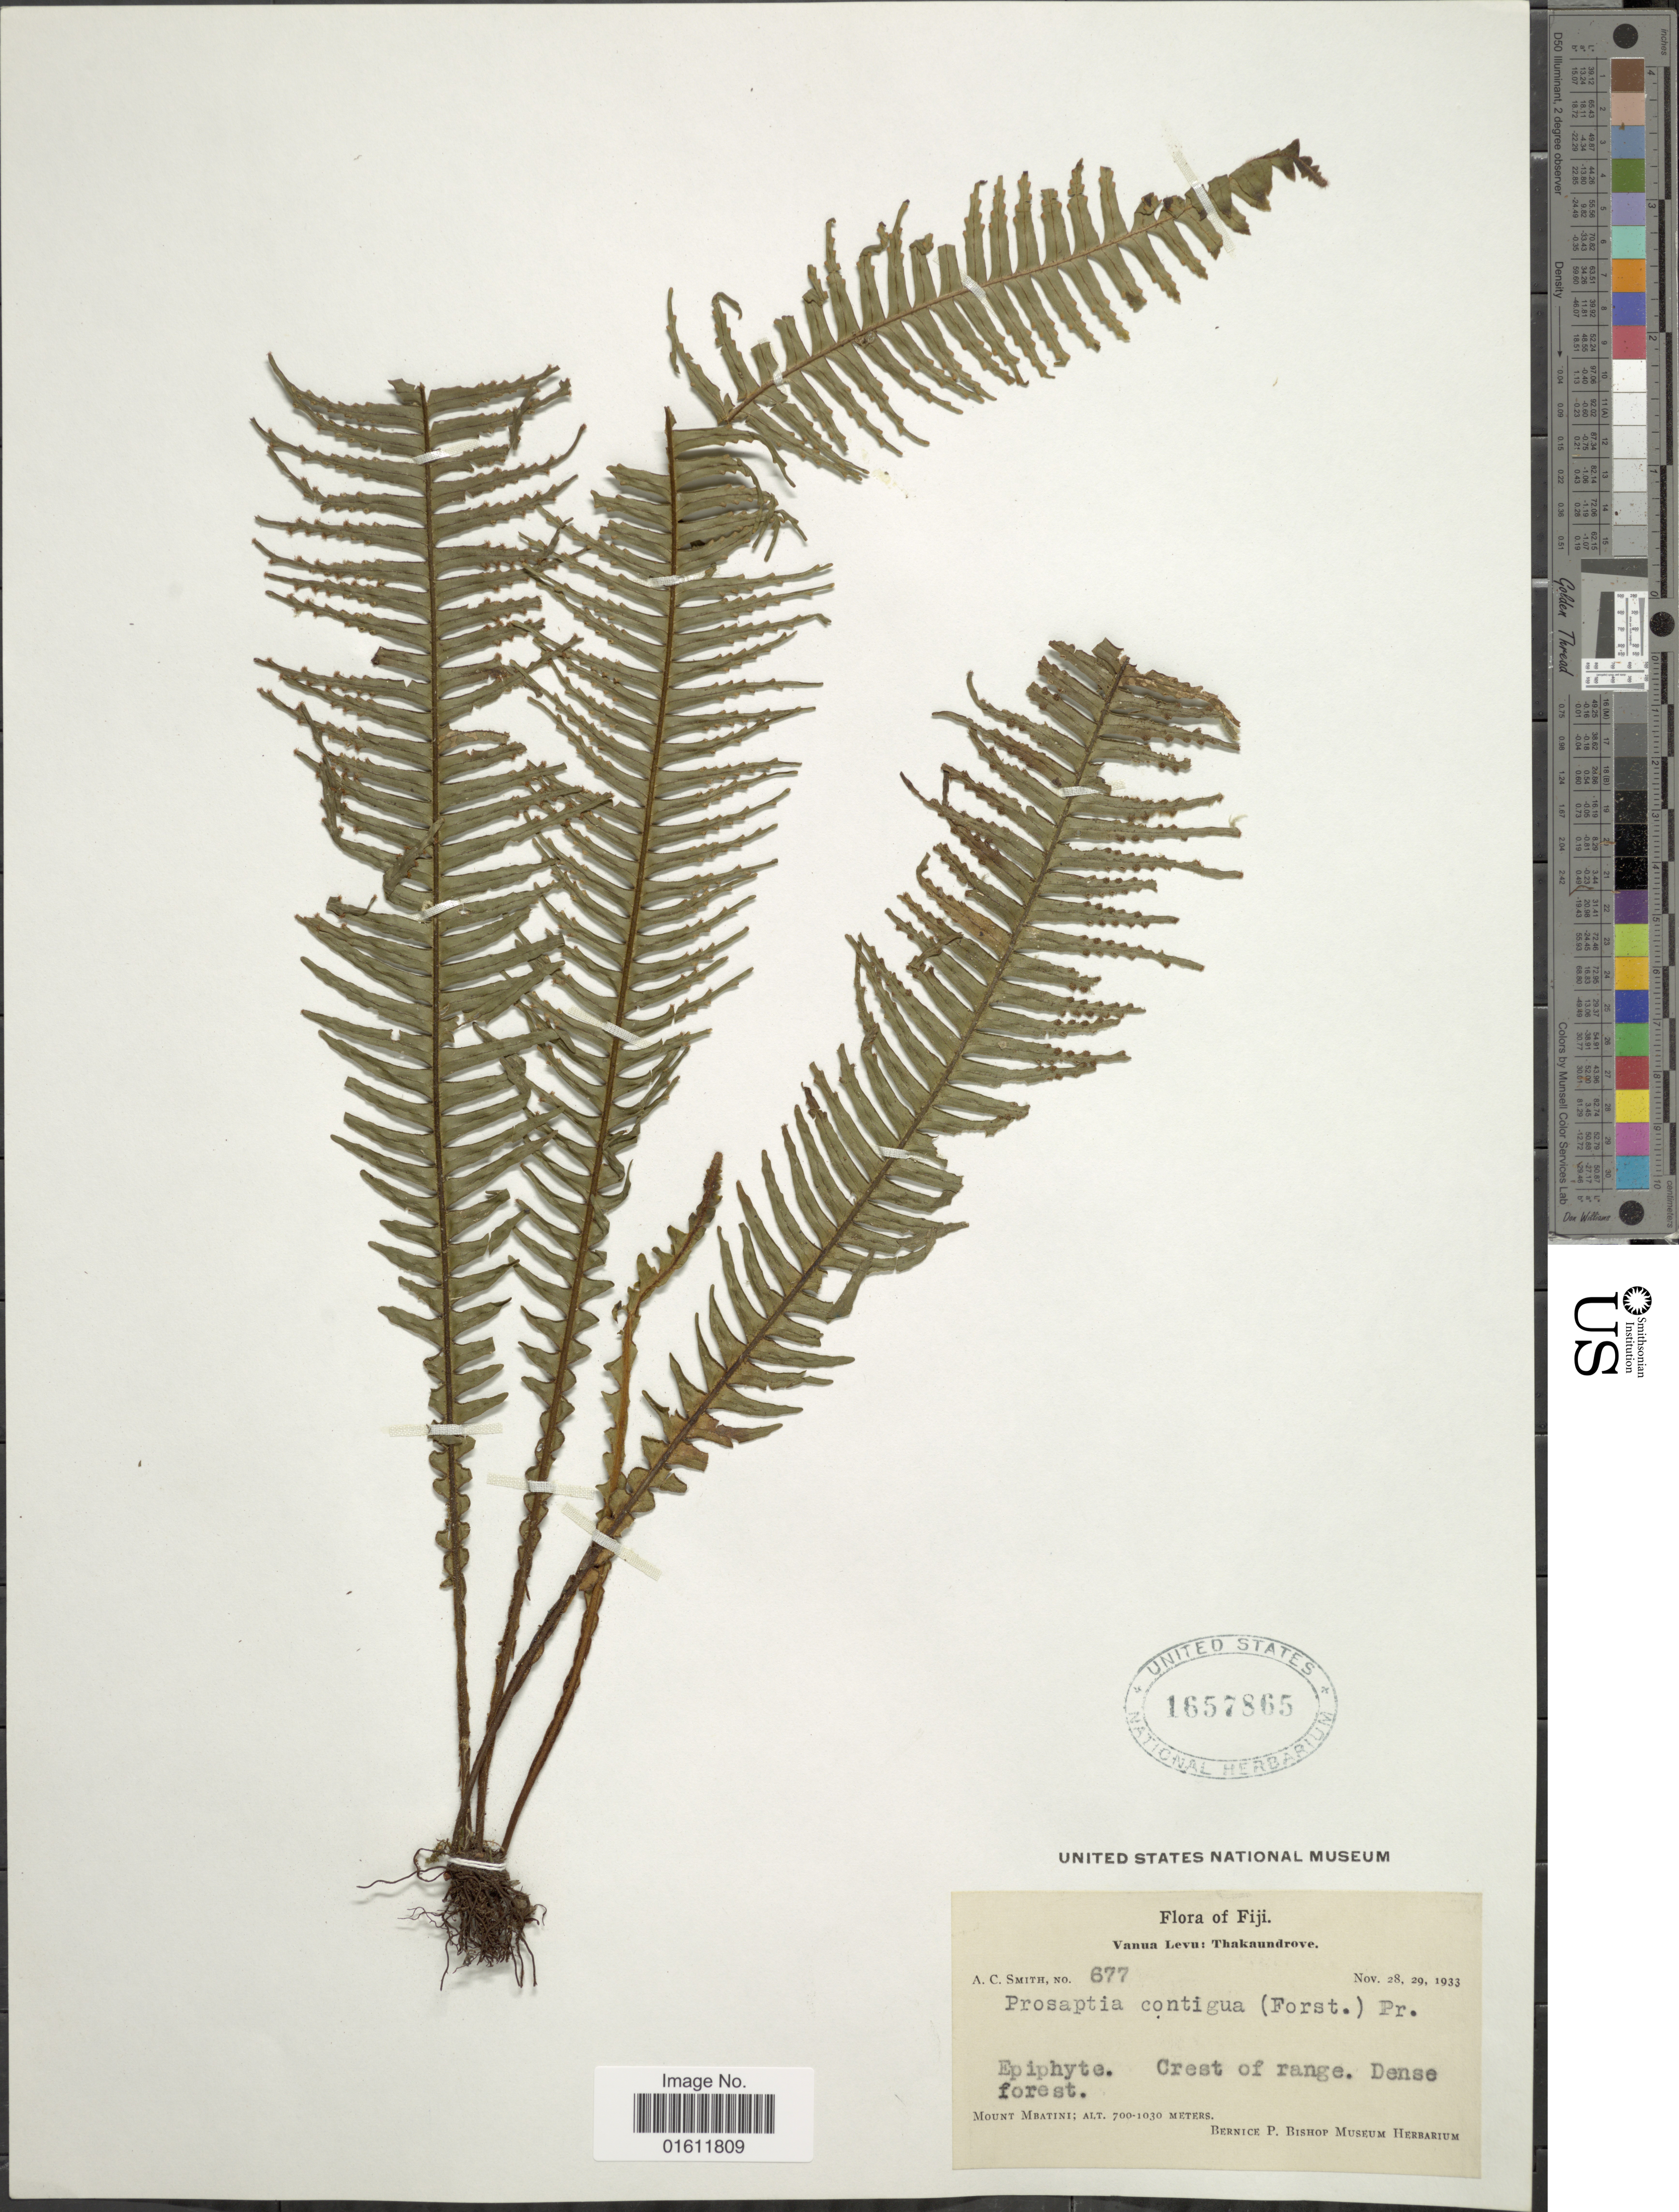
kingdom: Plantae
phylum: Tracheophyta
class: Polypodiopsida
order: Polypodiales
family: Polypodiaceae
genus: Prosaptia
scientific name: Prosaptia contigua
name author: (G. Forst.) Presl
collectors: A. C. Smith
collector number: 677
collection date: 1933-11-28/1933-11-29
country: Fiji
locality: Vanau Levu: Thakaundrove, crest of range, Mount Mbatini.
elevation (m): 700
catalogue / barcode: US 1657865